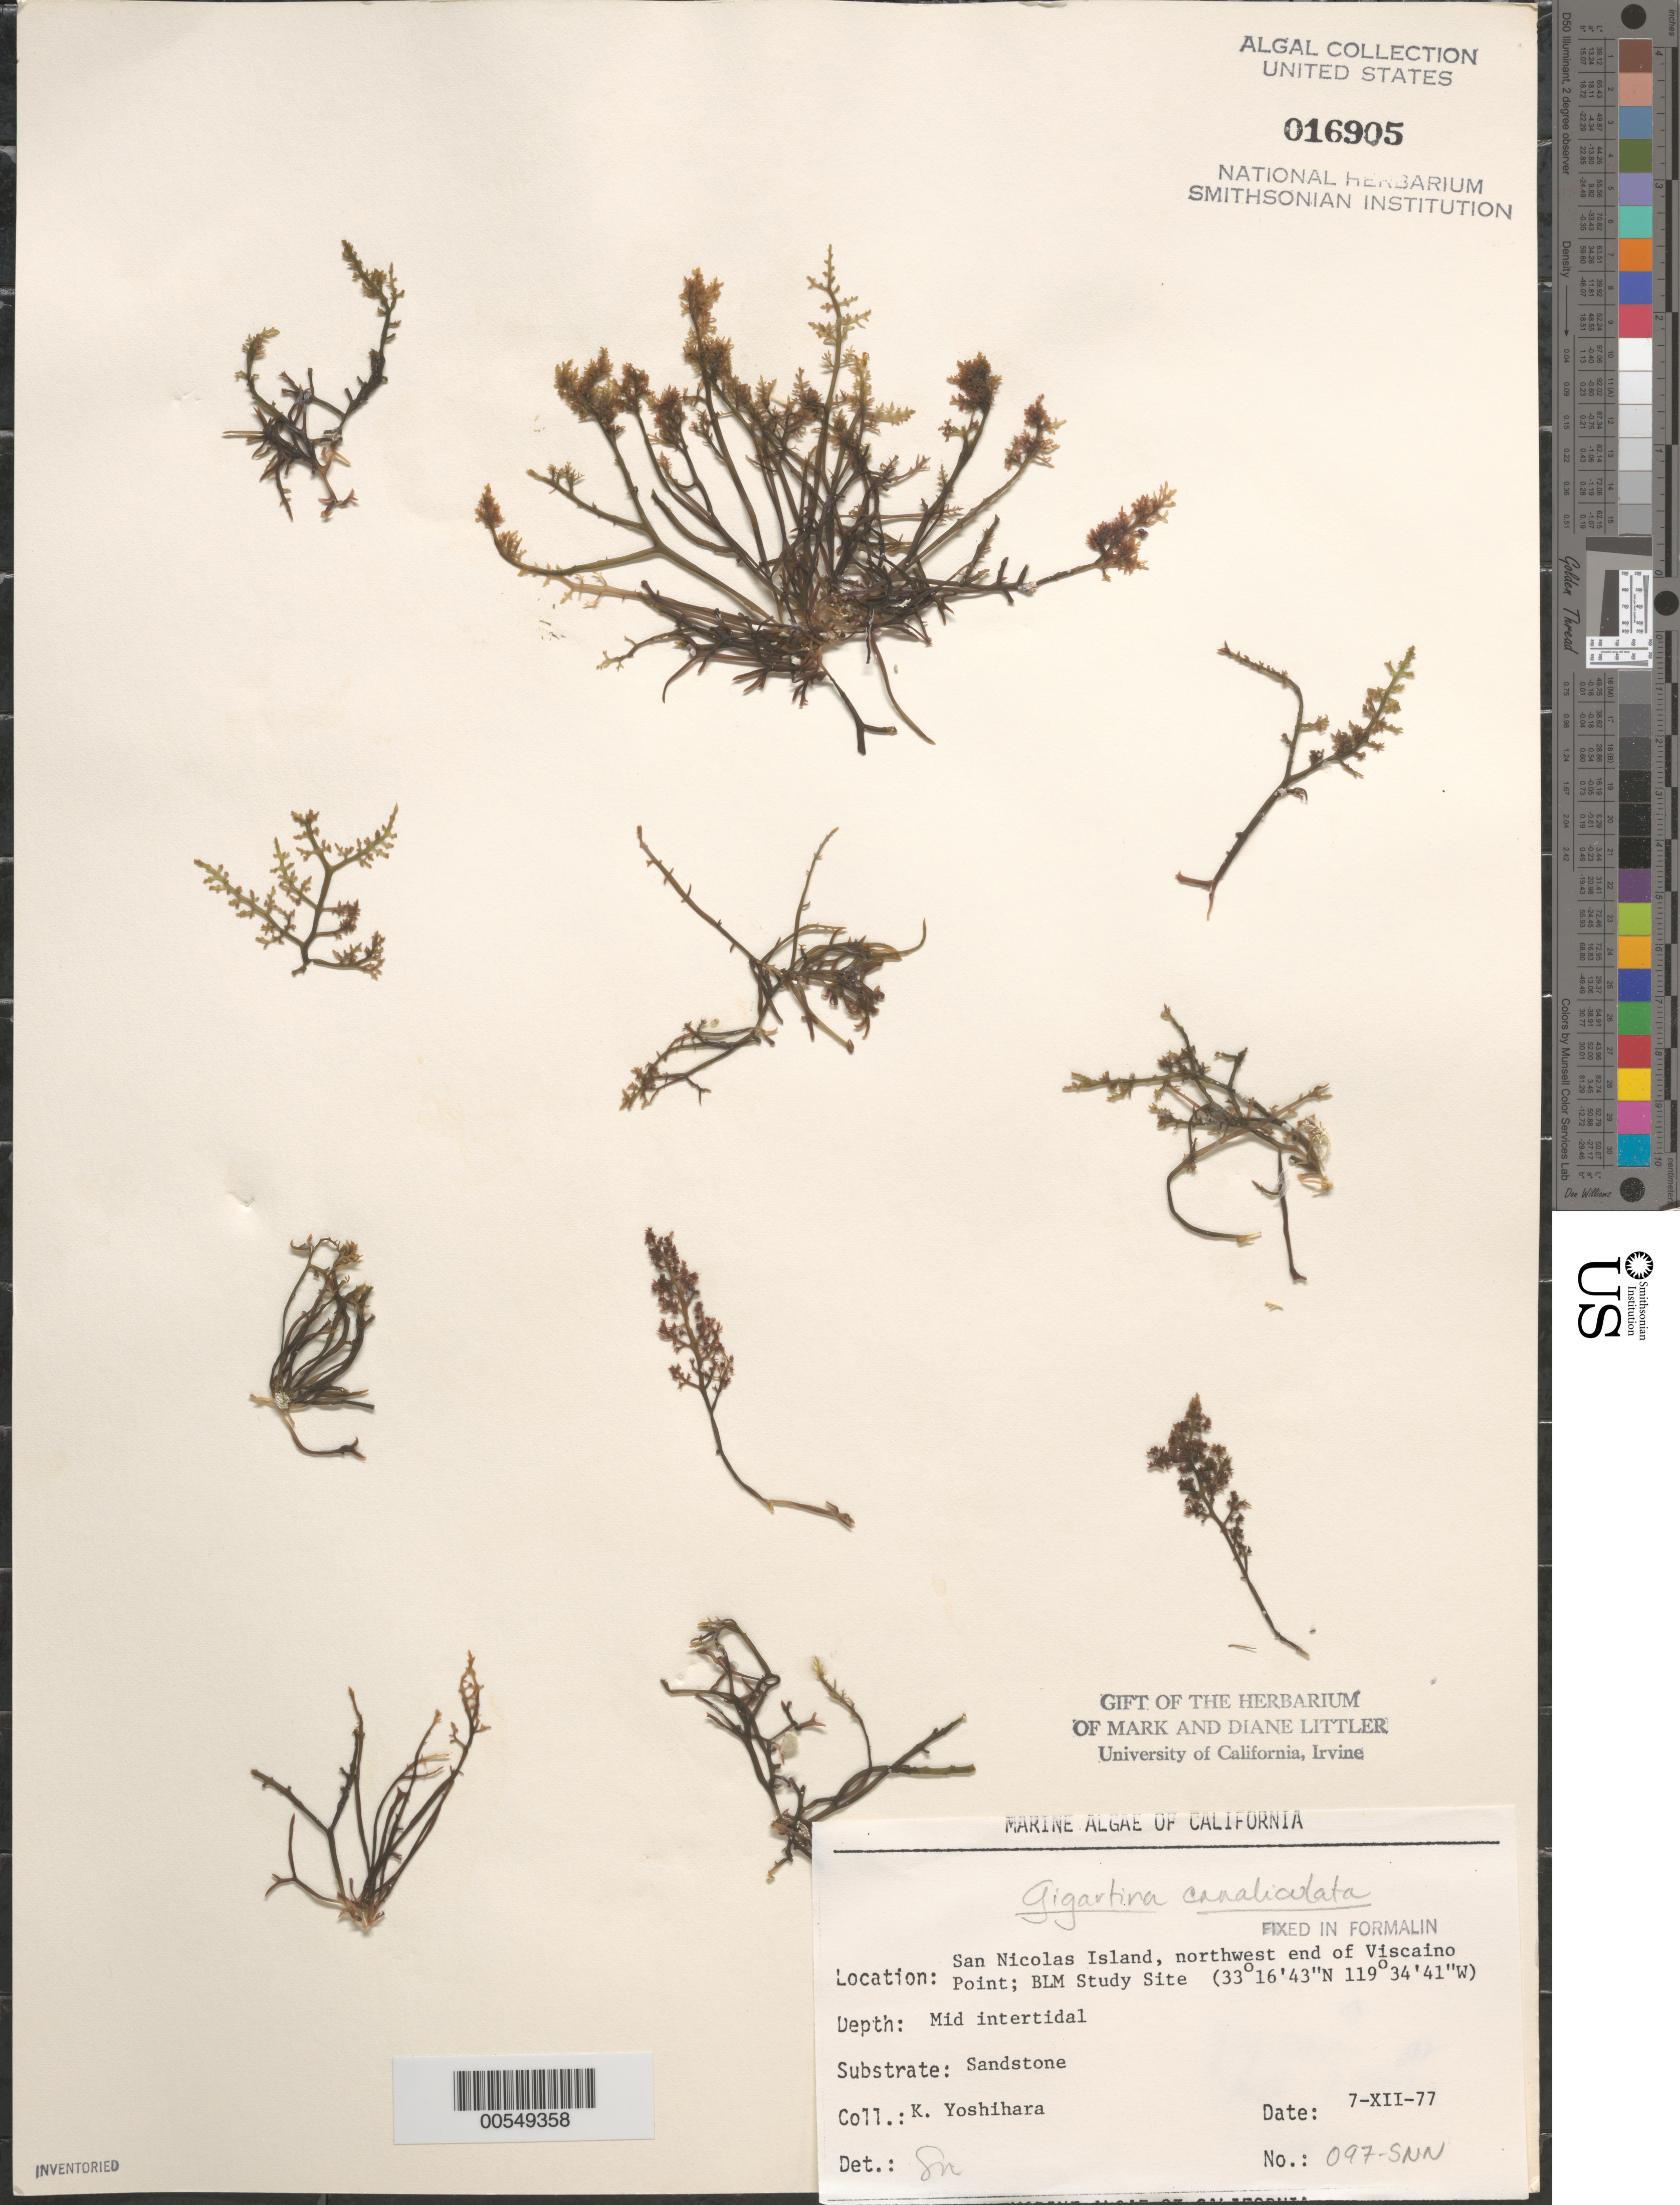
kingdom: Plantae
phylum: Rhodophyta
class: Florideophyceae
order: Gigartinales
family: Gigartinaceae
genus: Chondracanthus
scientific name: Chondracanthus canaliculatus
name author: (Harv.) Guiry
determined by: Algae name updating Project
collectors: K. Yoshihara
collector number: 097-snn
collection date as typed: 07 Dec 1977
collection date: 1977-12-07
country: United States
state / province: California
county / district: Ventura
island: San Nicolas Island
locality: Viscaino Point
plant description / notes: BLM-SOCALBIGHT Rocky Intertidal Survey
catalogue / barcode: US 16905